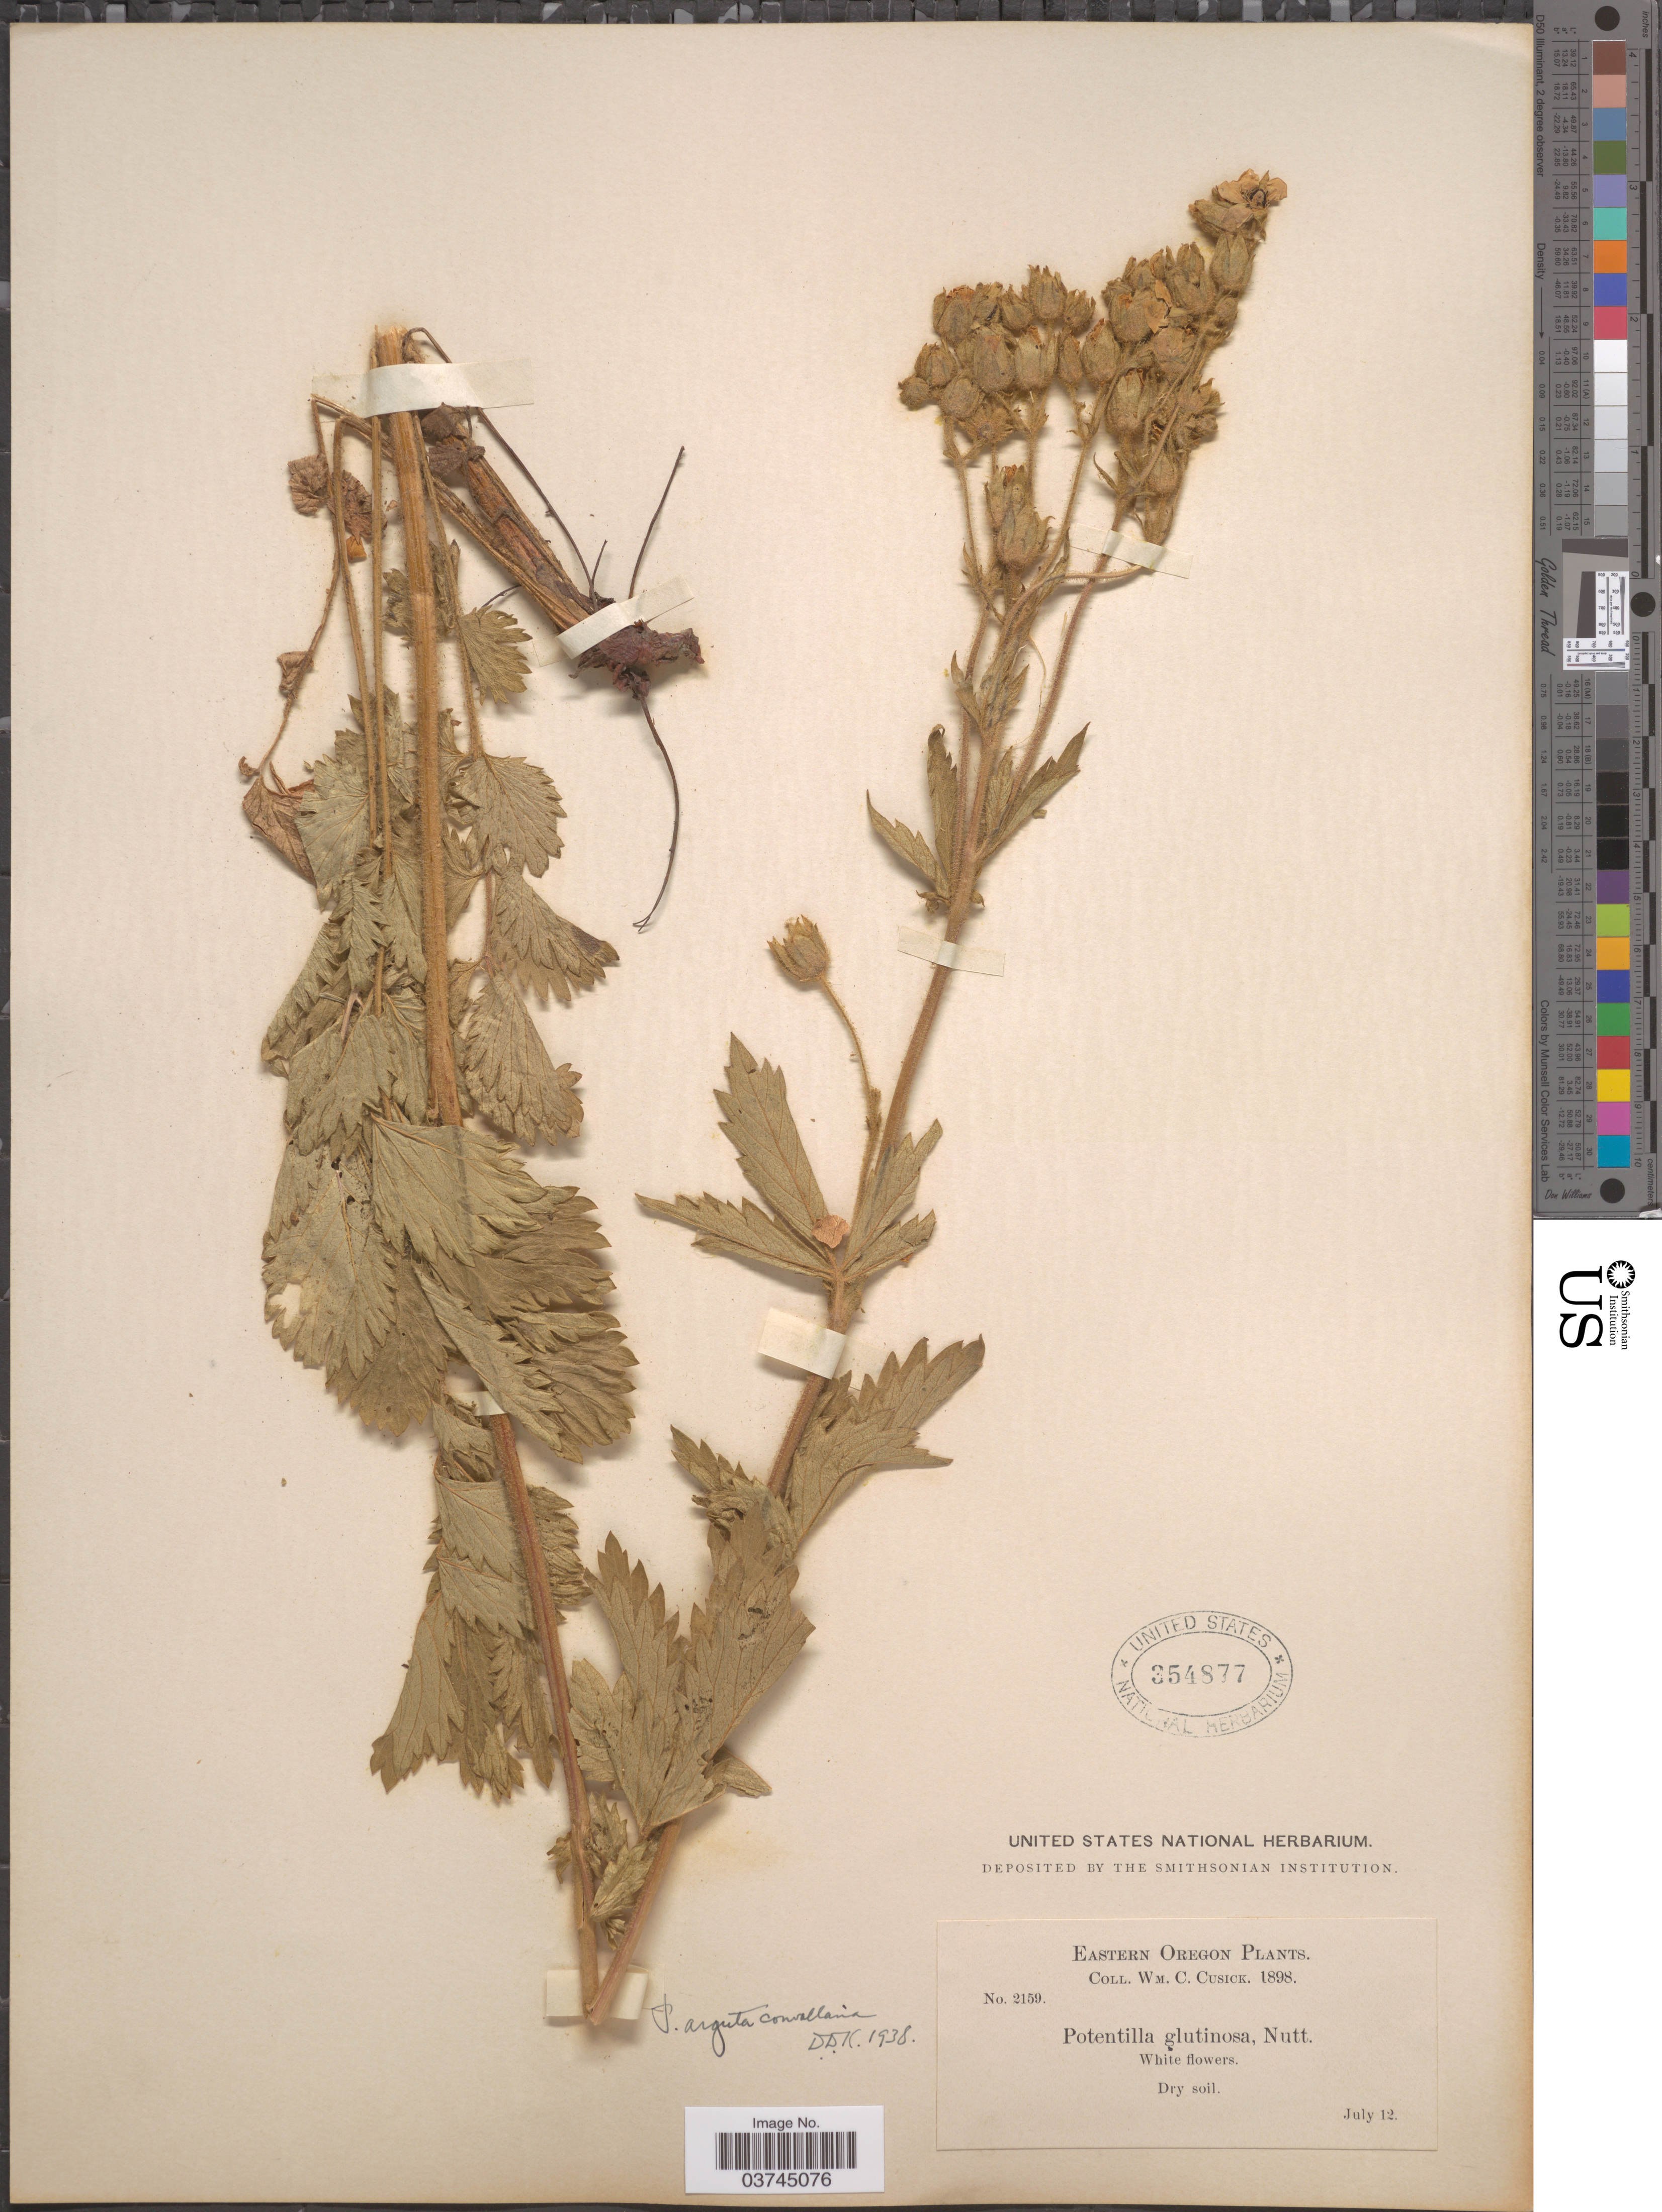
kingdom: Plantae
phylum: Tracheophyta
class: Magnoliopsida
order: Rosales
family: Rosaceae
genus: Drymocallis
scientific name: Drymocallis convallaria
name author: (Rydb.) Rydb.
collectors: W. C. Cusick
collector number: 2159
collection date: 1898-07-12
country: United States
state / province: Oregon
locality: Eastern Oregon.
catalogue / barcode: US 354877